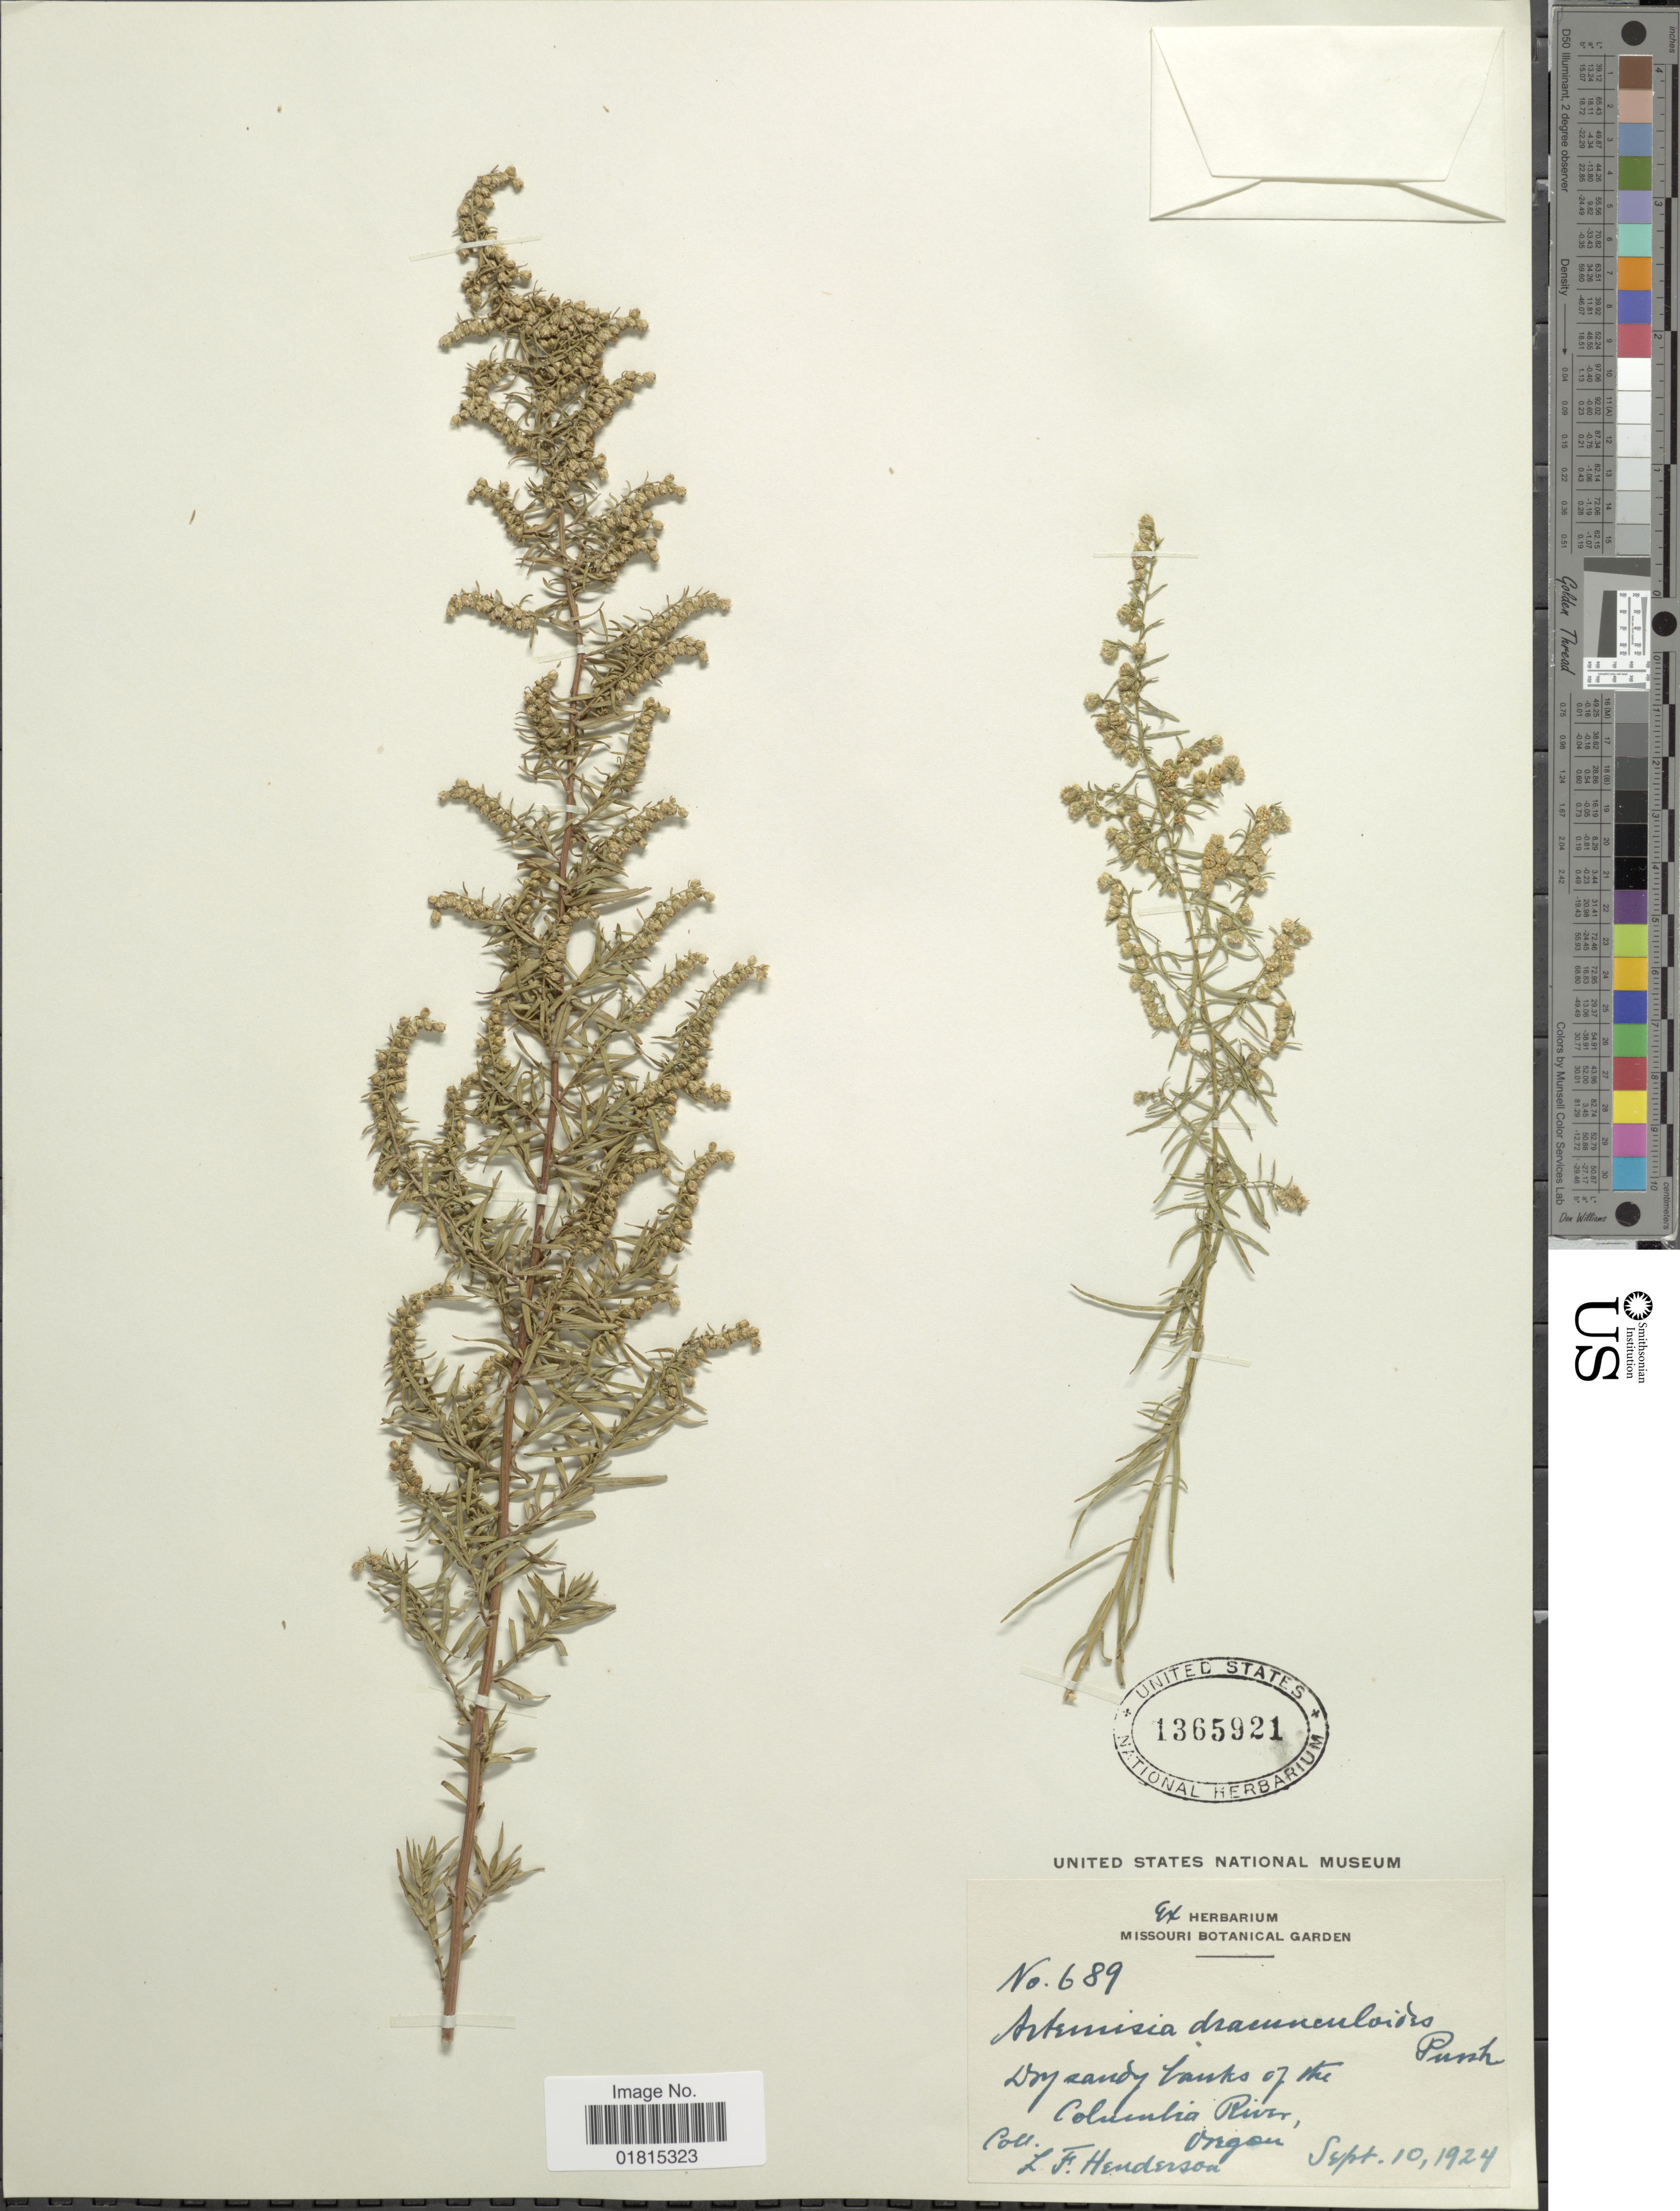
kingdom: Plantae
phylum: Tracheophyta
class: Magnoliopsida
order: Asterales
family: Asteraceae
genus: Artemisia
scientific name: Artemisia dracunculoides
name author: Pursh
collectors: L. Henderson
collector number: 689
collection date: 1924-09-10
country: United States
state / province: Oregon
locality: Dry sandy banks of the Columbia River, Oregon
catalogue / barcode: US 1365921